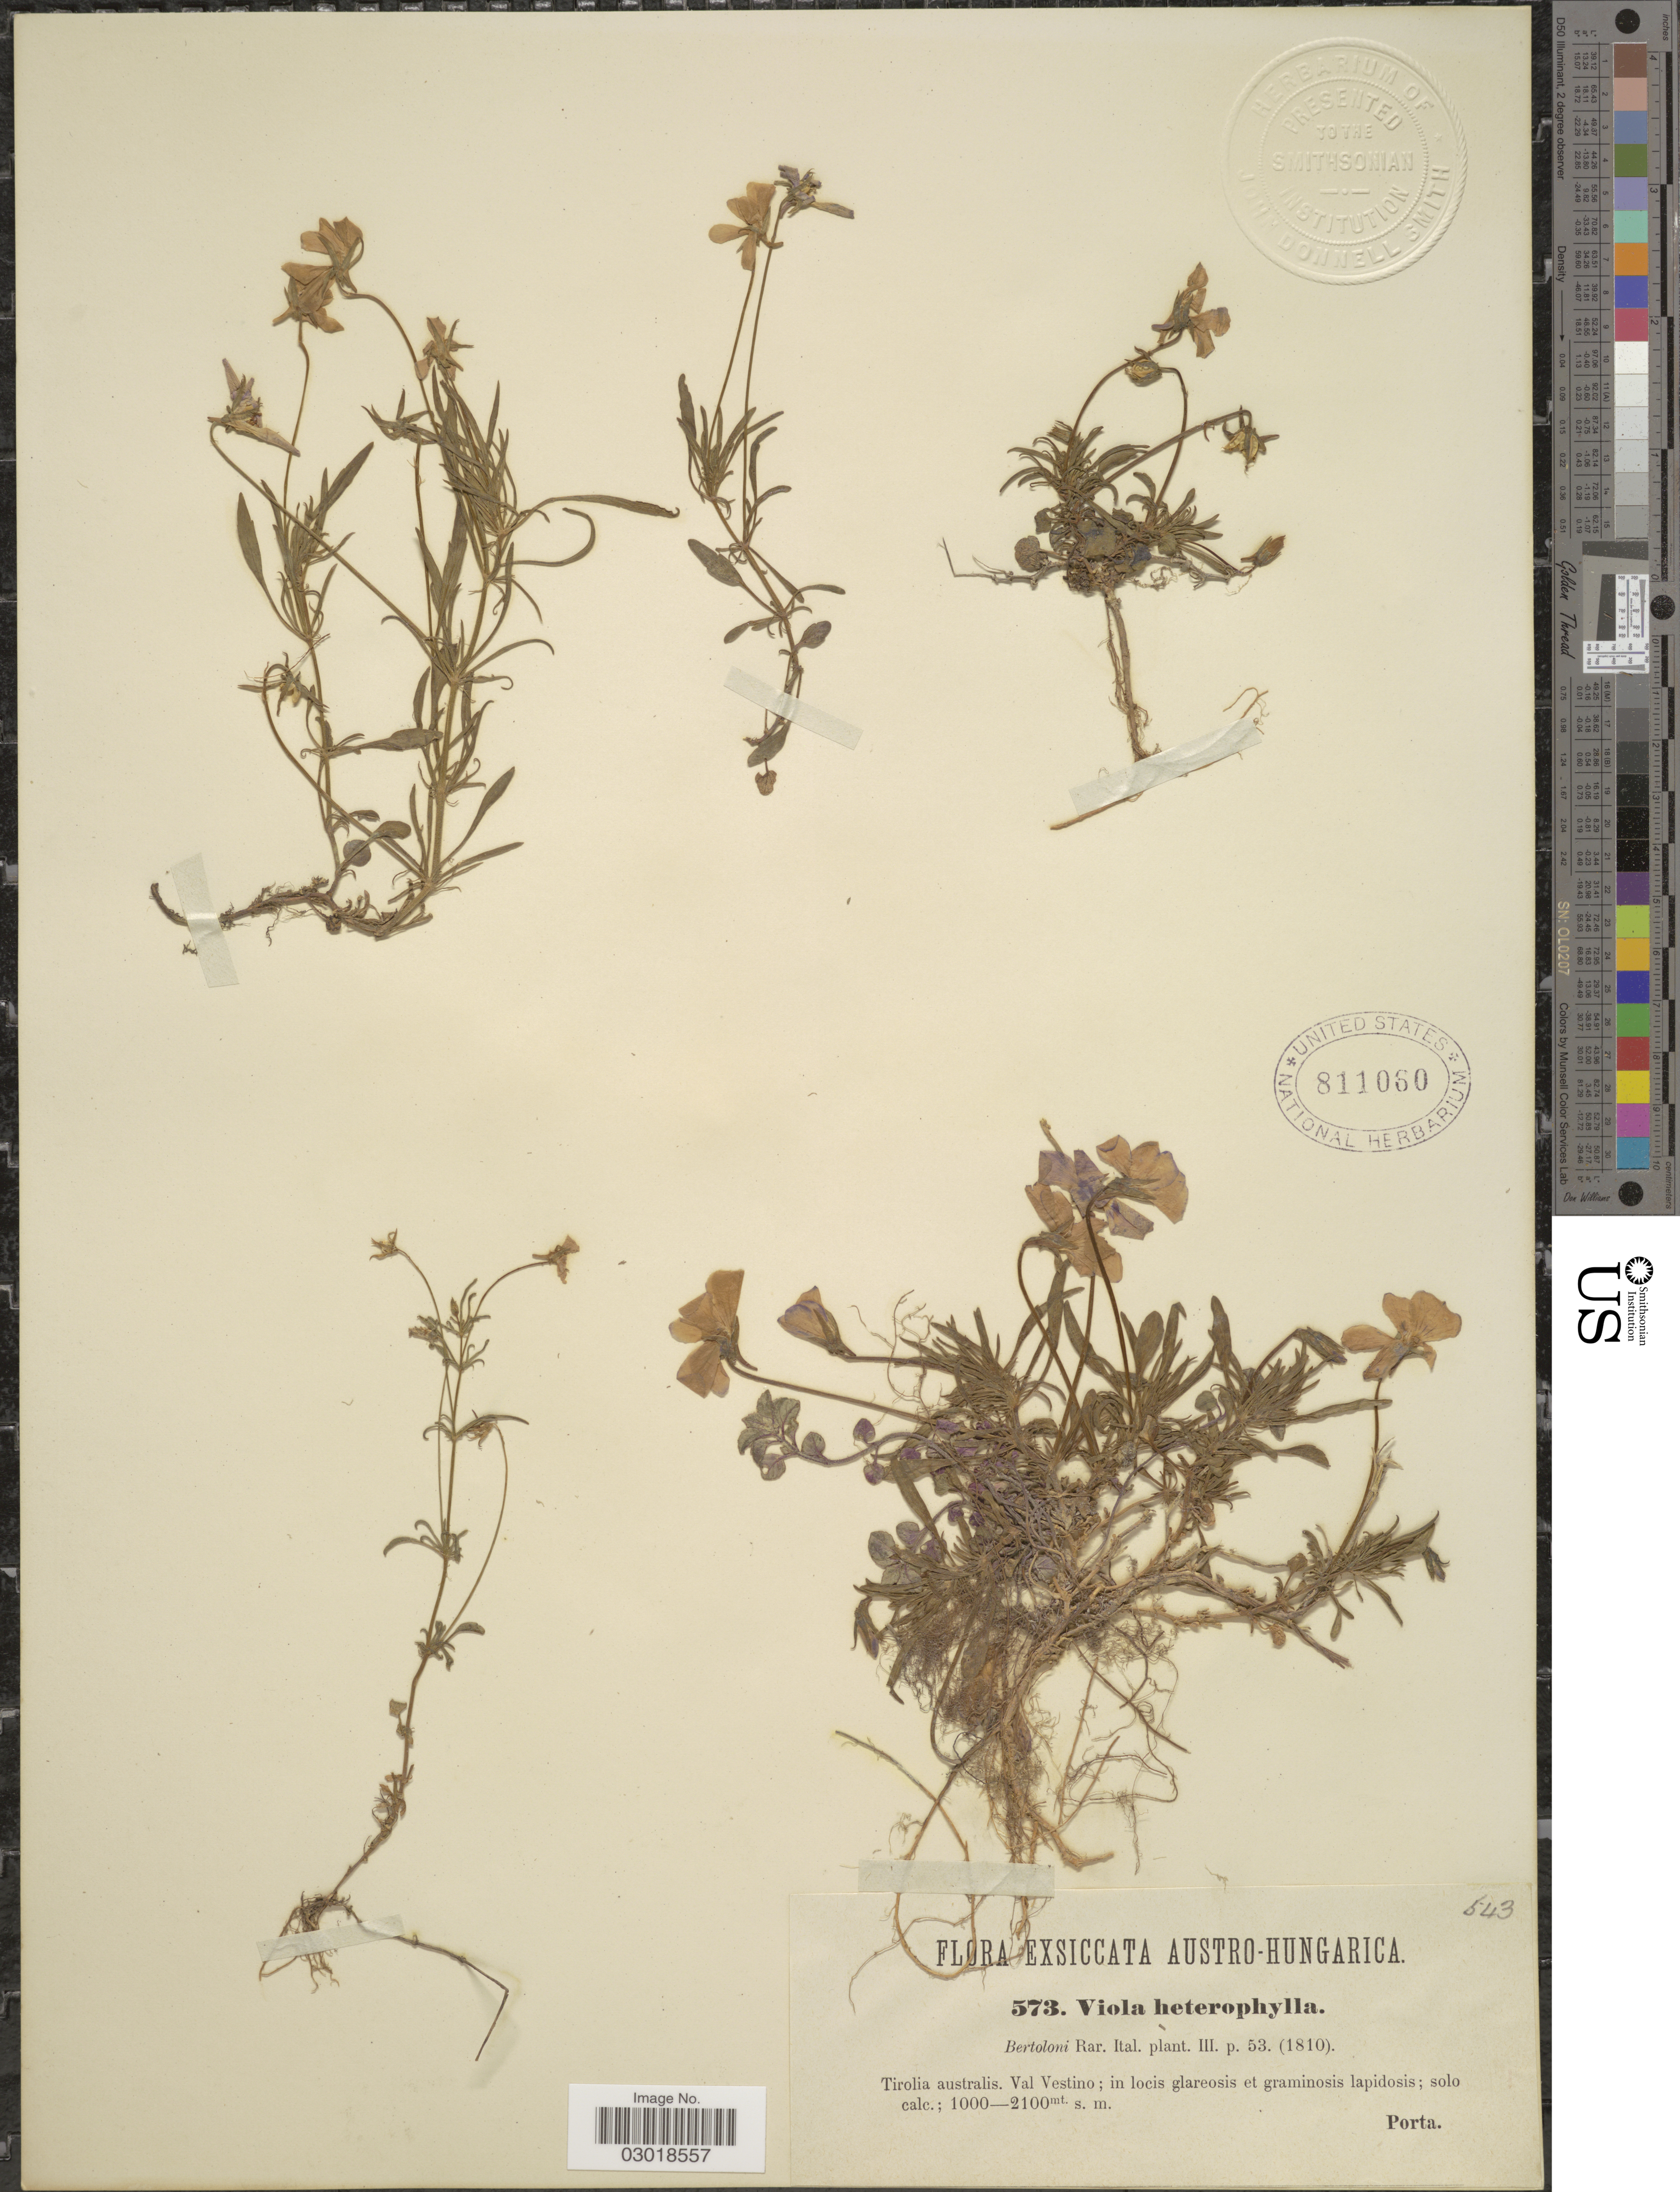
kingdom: Plantae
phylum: Tracheophyta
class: Magnoliopsida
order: Malpighiales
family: Violaceae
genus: Viola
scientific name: Viola heterophylla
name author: Muhl.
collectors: -- Porta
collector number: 573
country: Austria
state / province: Tirol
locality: Tirolia australis. Val Vestino; in locis glareosis et graminosis lapidosis.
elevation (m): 1000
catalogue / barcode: US 811060